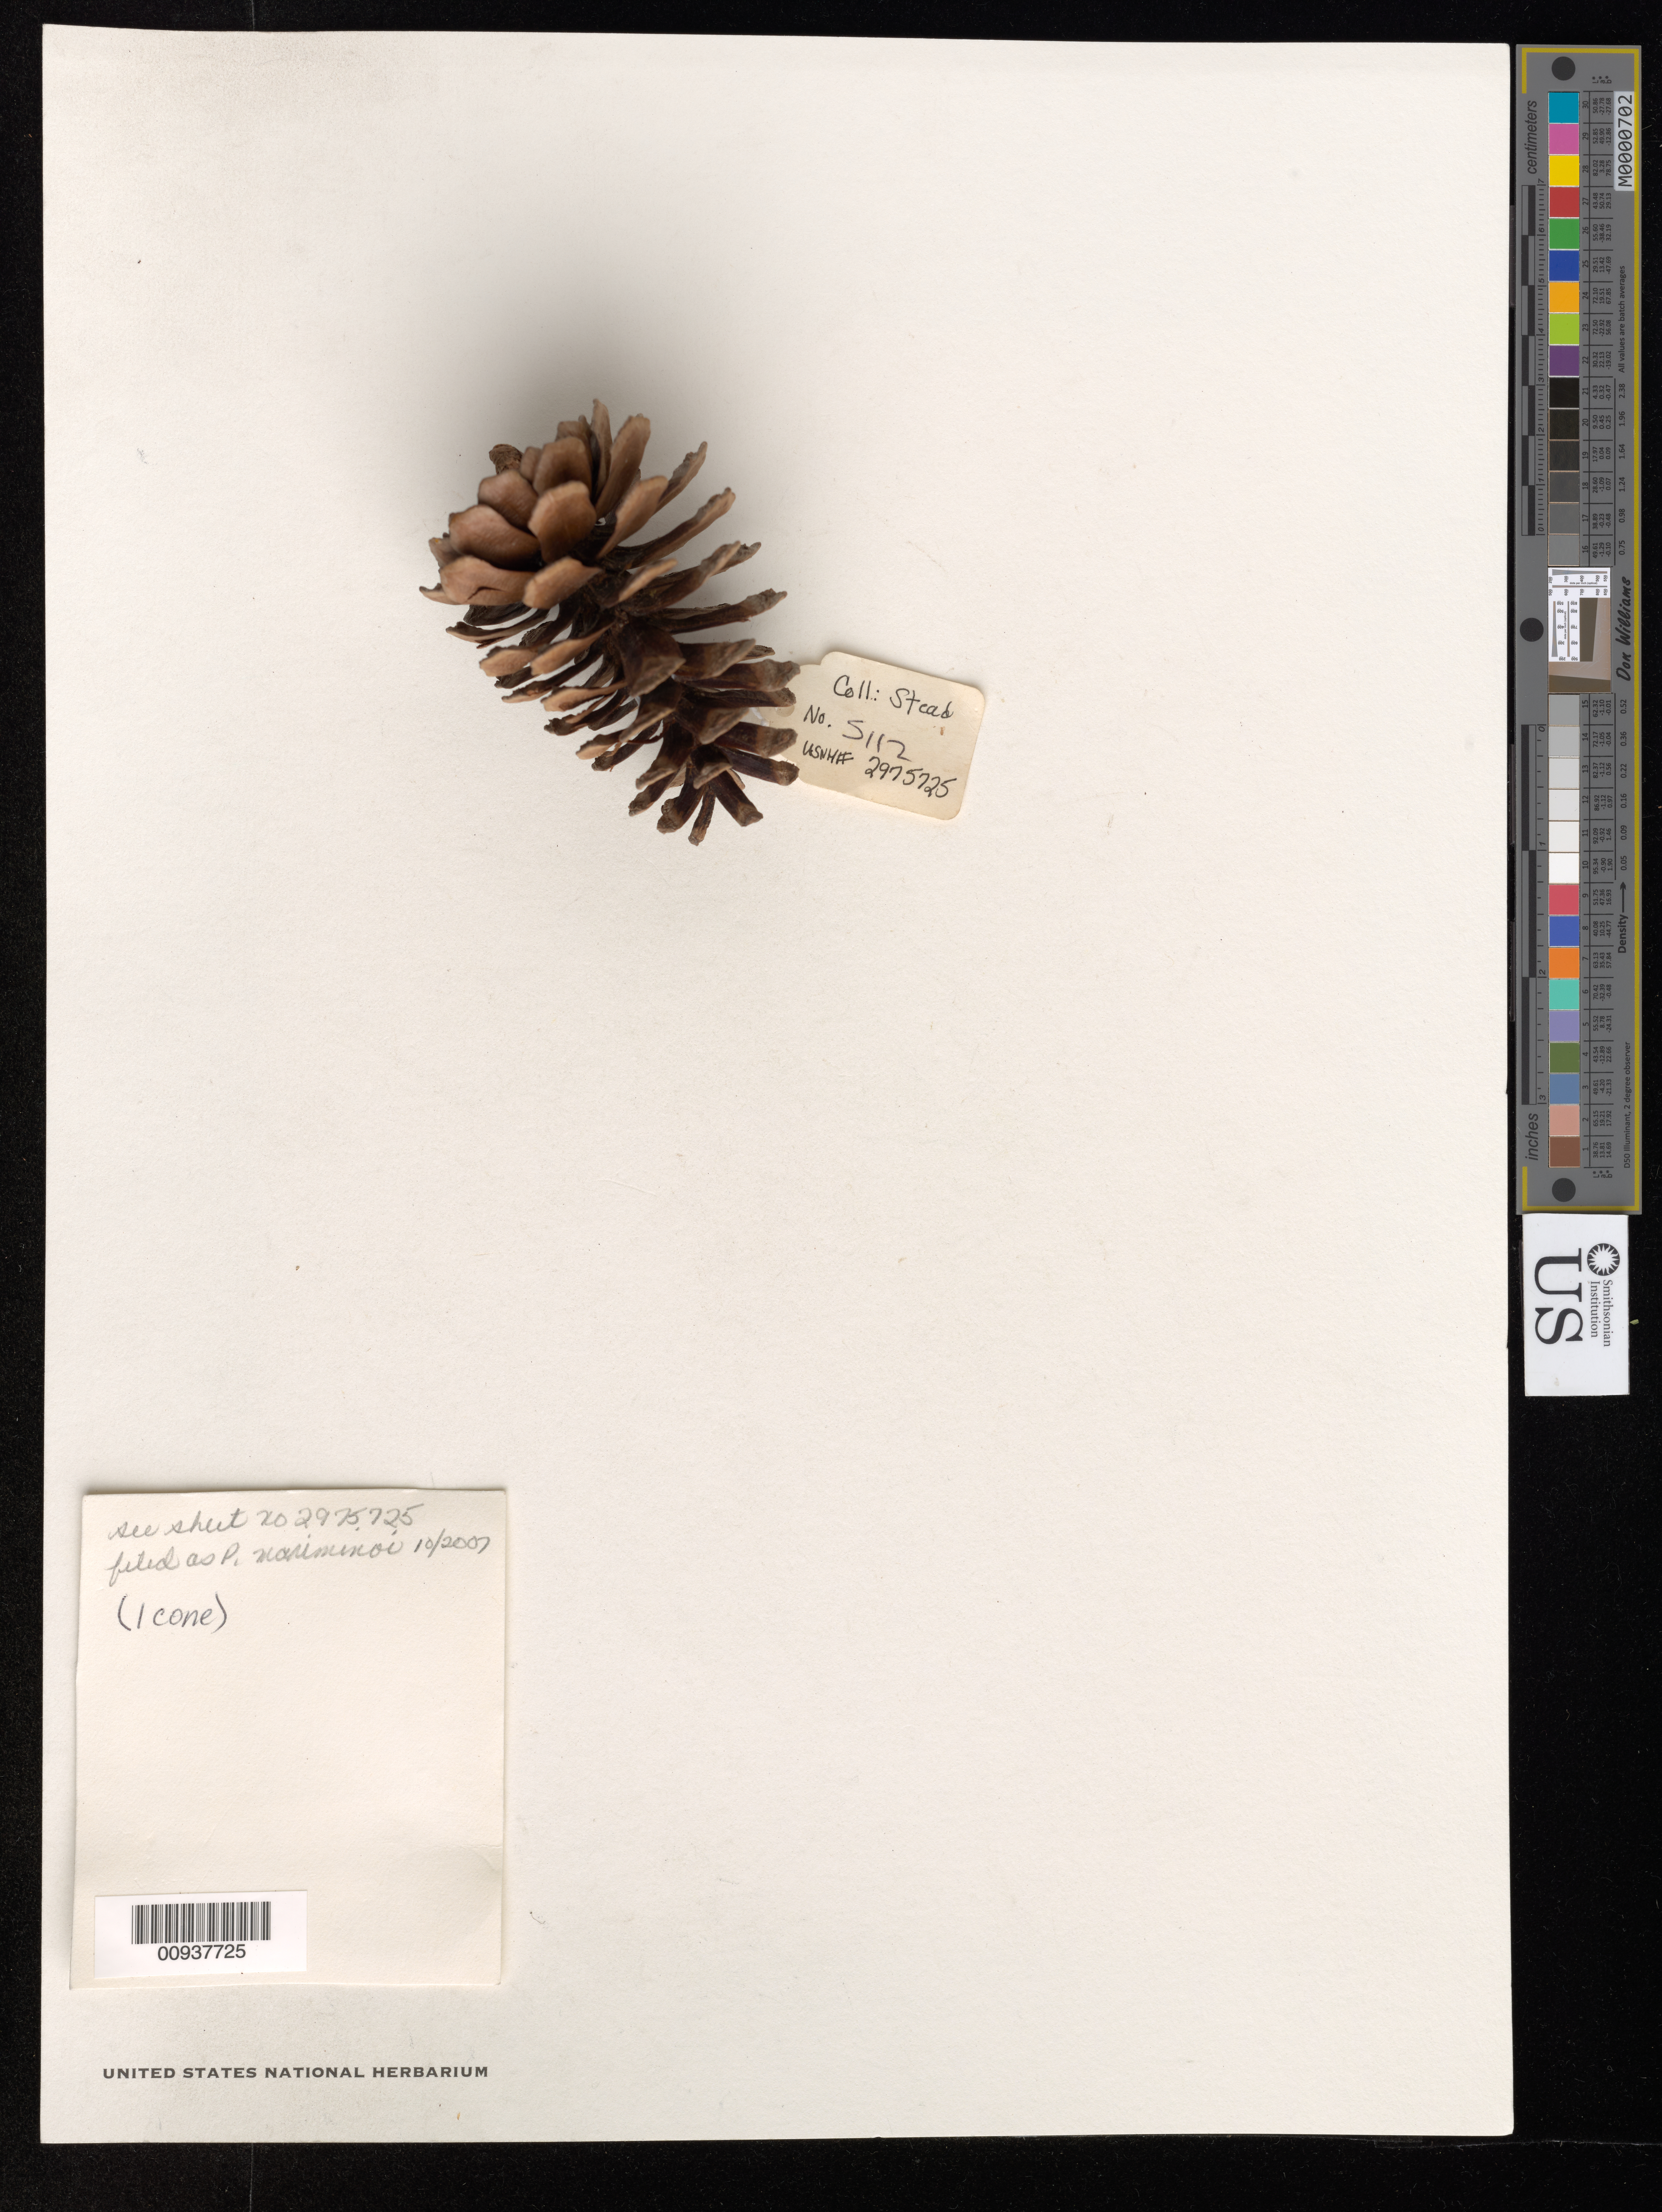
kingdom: Plantae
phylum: Tracheophyta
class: Pinopsida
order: Pinales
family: Pinaceae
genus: Pinus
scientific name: Pinus maximinoi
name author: H.E. Moore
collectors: J. Stead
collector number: S112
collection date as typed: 20 Apr 1977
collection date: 1977-04-20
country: Nicaragua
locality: At ± km post 154 rd. Matagalpa to Jinotega off the road to the west (Seed collection site).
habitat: Patches of pines of poor quality - cut over in the past? Mixed P. pseudostrobus and P. oocarpa. Sometimes undergrowth dense beneath.